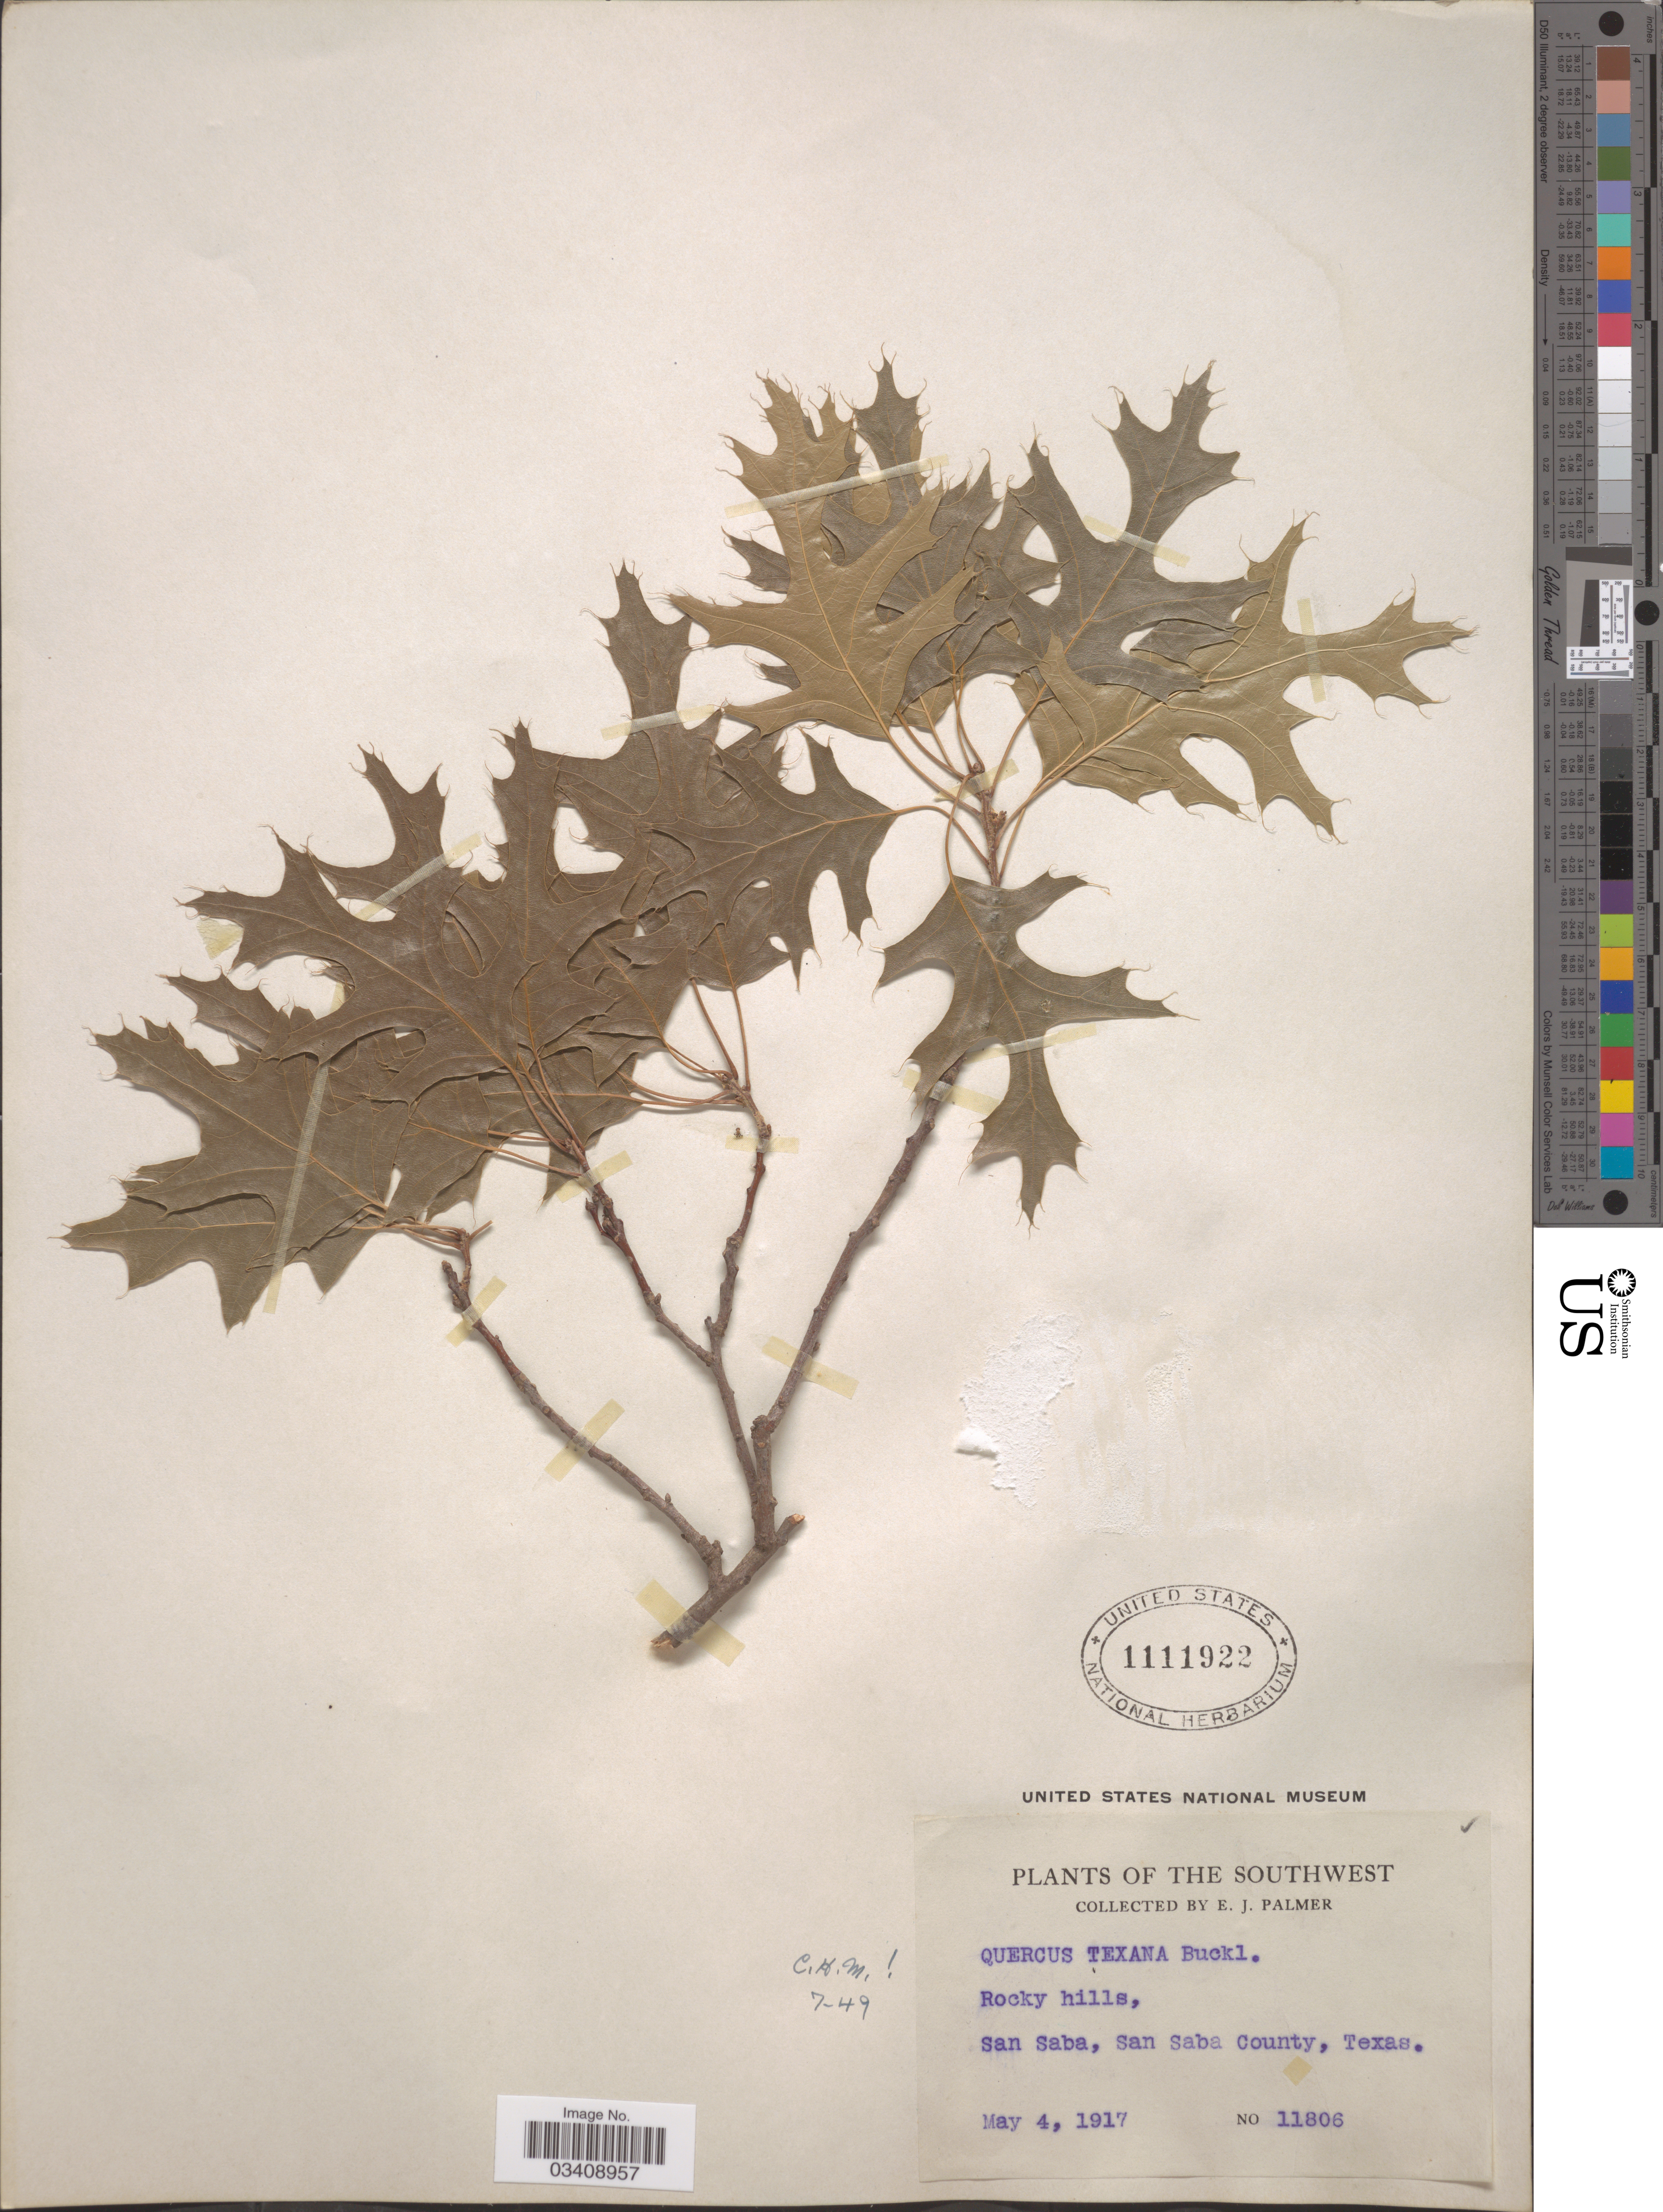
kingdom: Plantae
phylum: Tracheophyta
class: Magnoliopsida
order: Fagales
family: Fagaceae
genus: Quercus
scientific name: Quercus texana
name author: Buckley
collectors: E. J. Palmer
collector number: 11806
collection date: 1917-05-04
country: United States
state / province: Texas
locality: The Southwest. San Saba, San Saba County.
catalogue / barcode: US 1111922